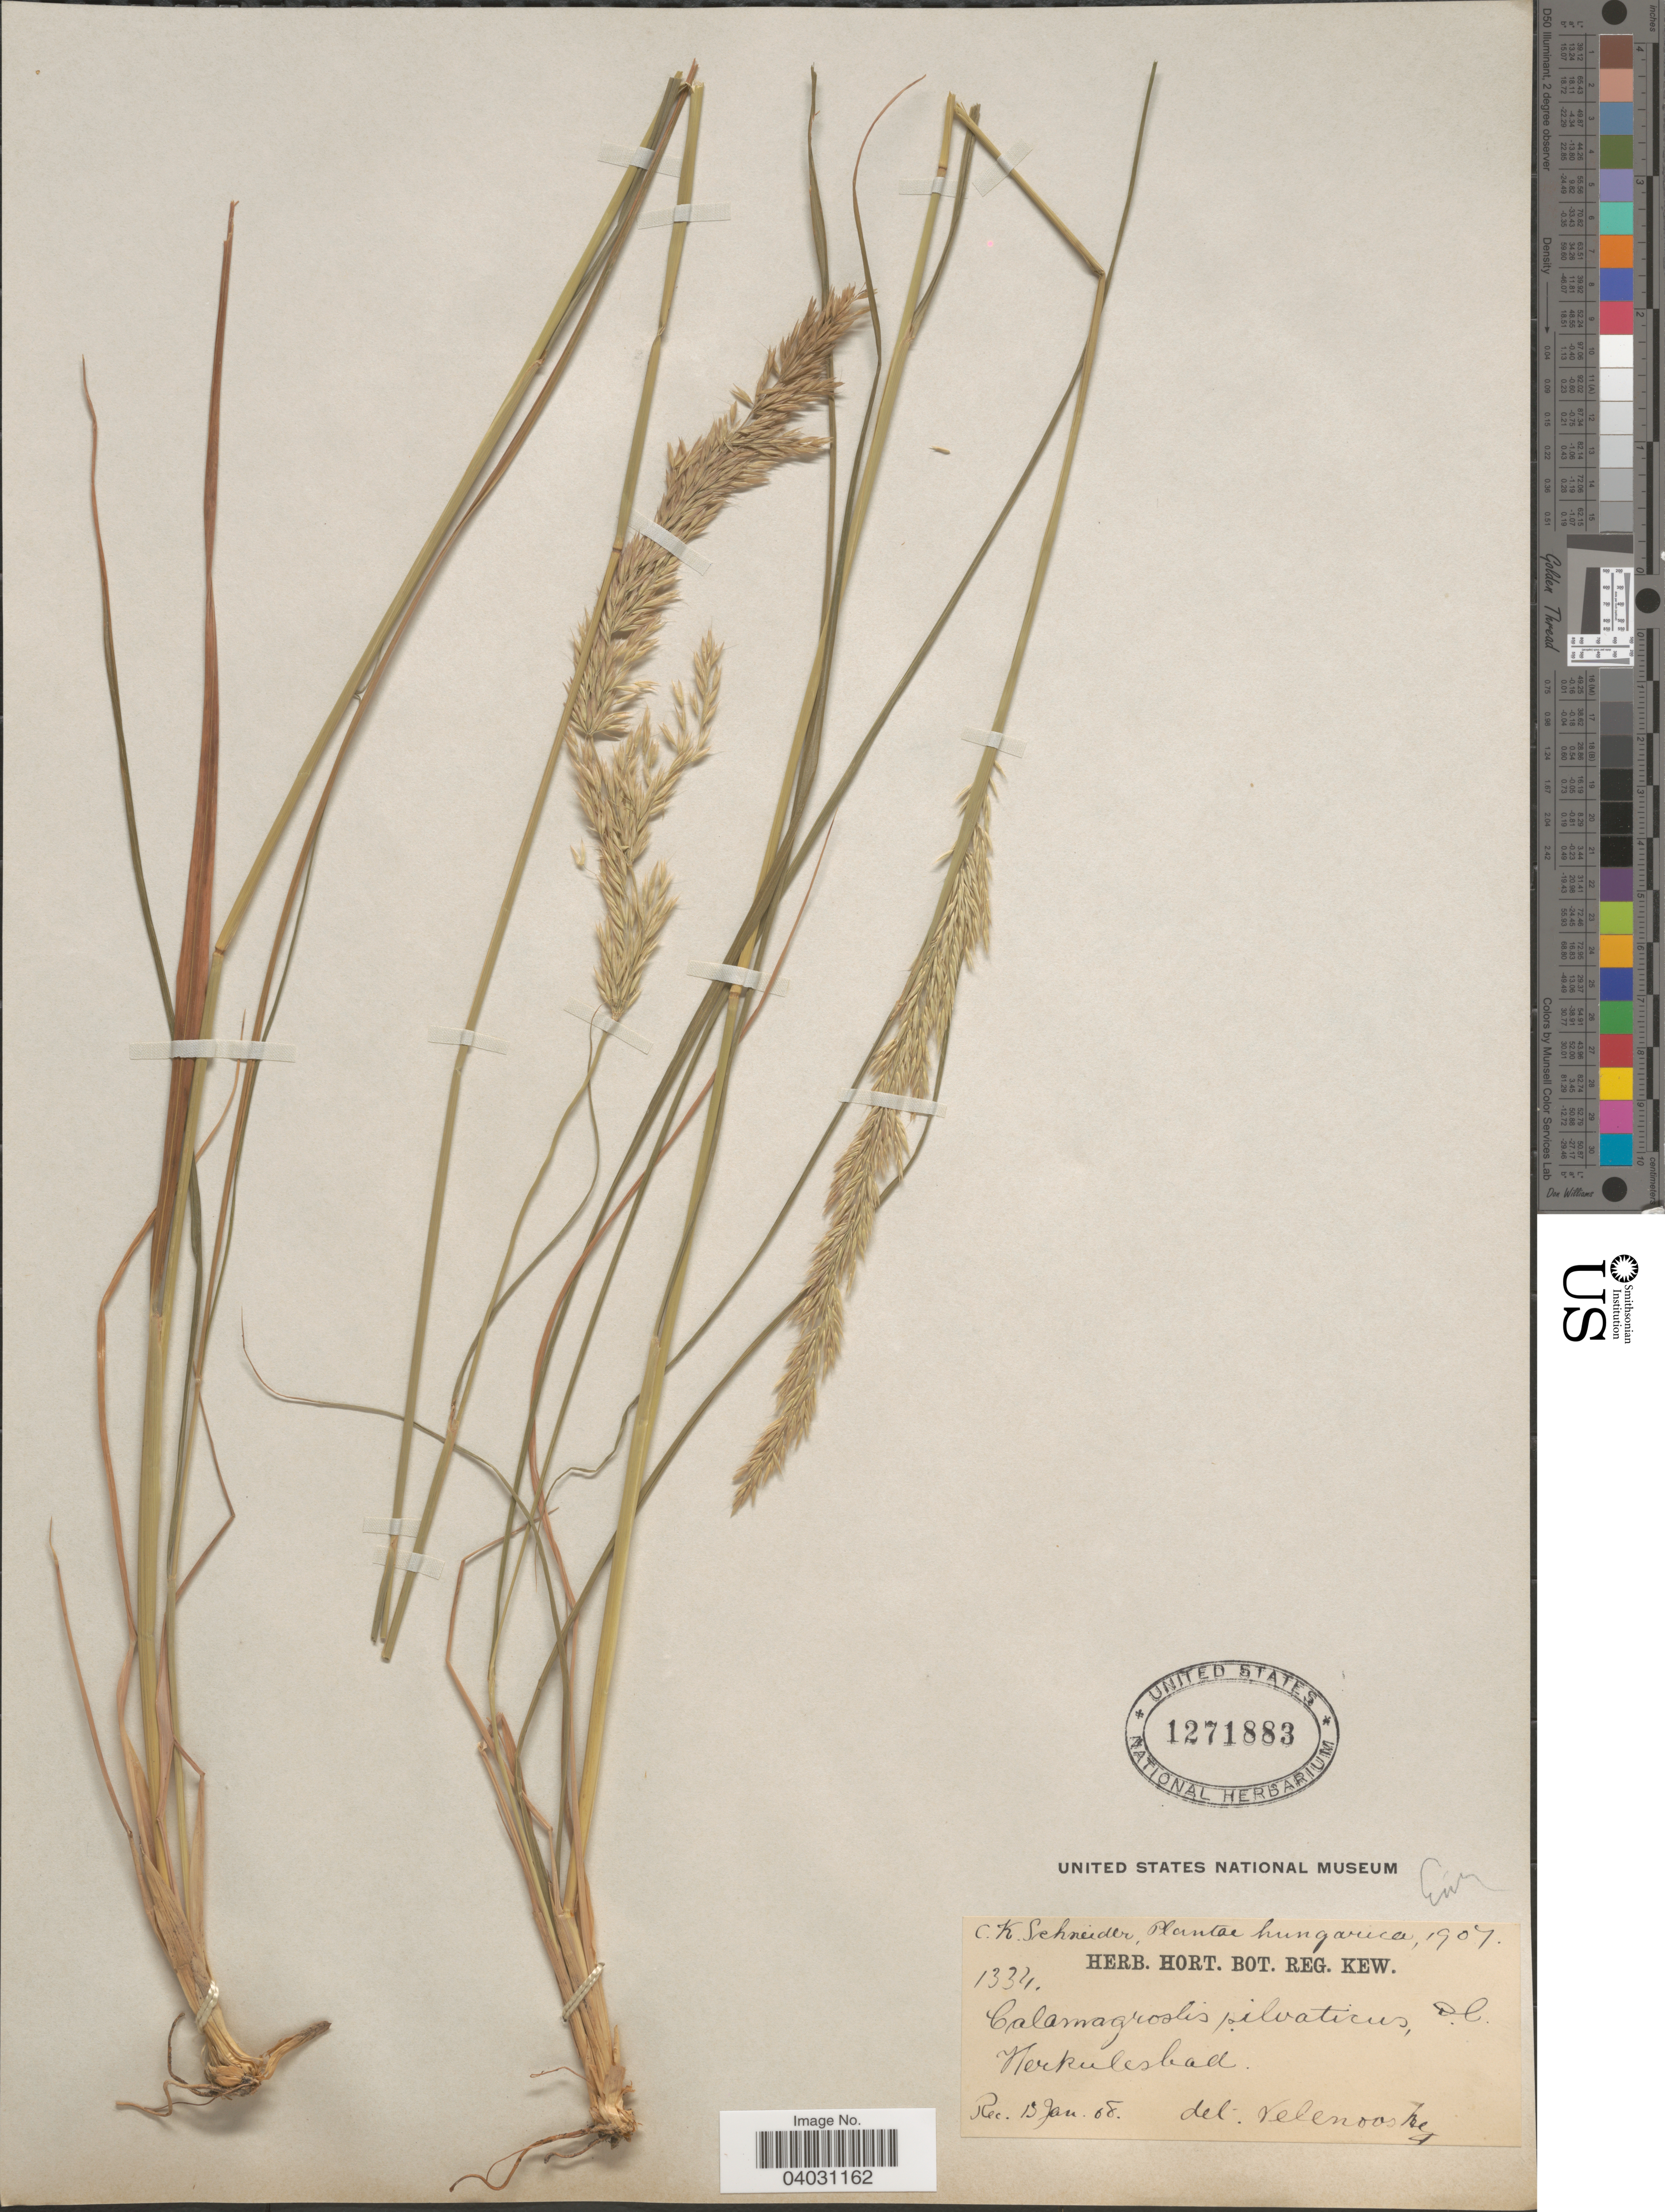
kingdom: Plantae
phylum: Tracheophyta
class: Liliopsida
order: Poales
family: Poaceae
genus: Calamagrostis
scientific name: Calamagrostis arundinacea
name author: (L.) Roth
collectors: C. K. Schneider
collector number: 1334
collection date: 1907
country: Hungary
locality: Hungarica. Herkulesbad.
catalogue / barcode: US 1271883